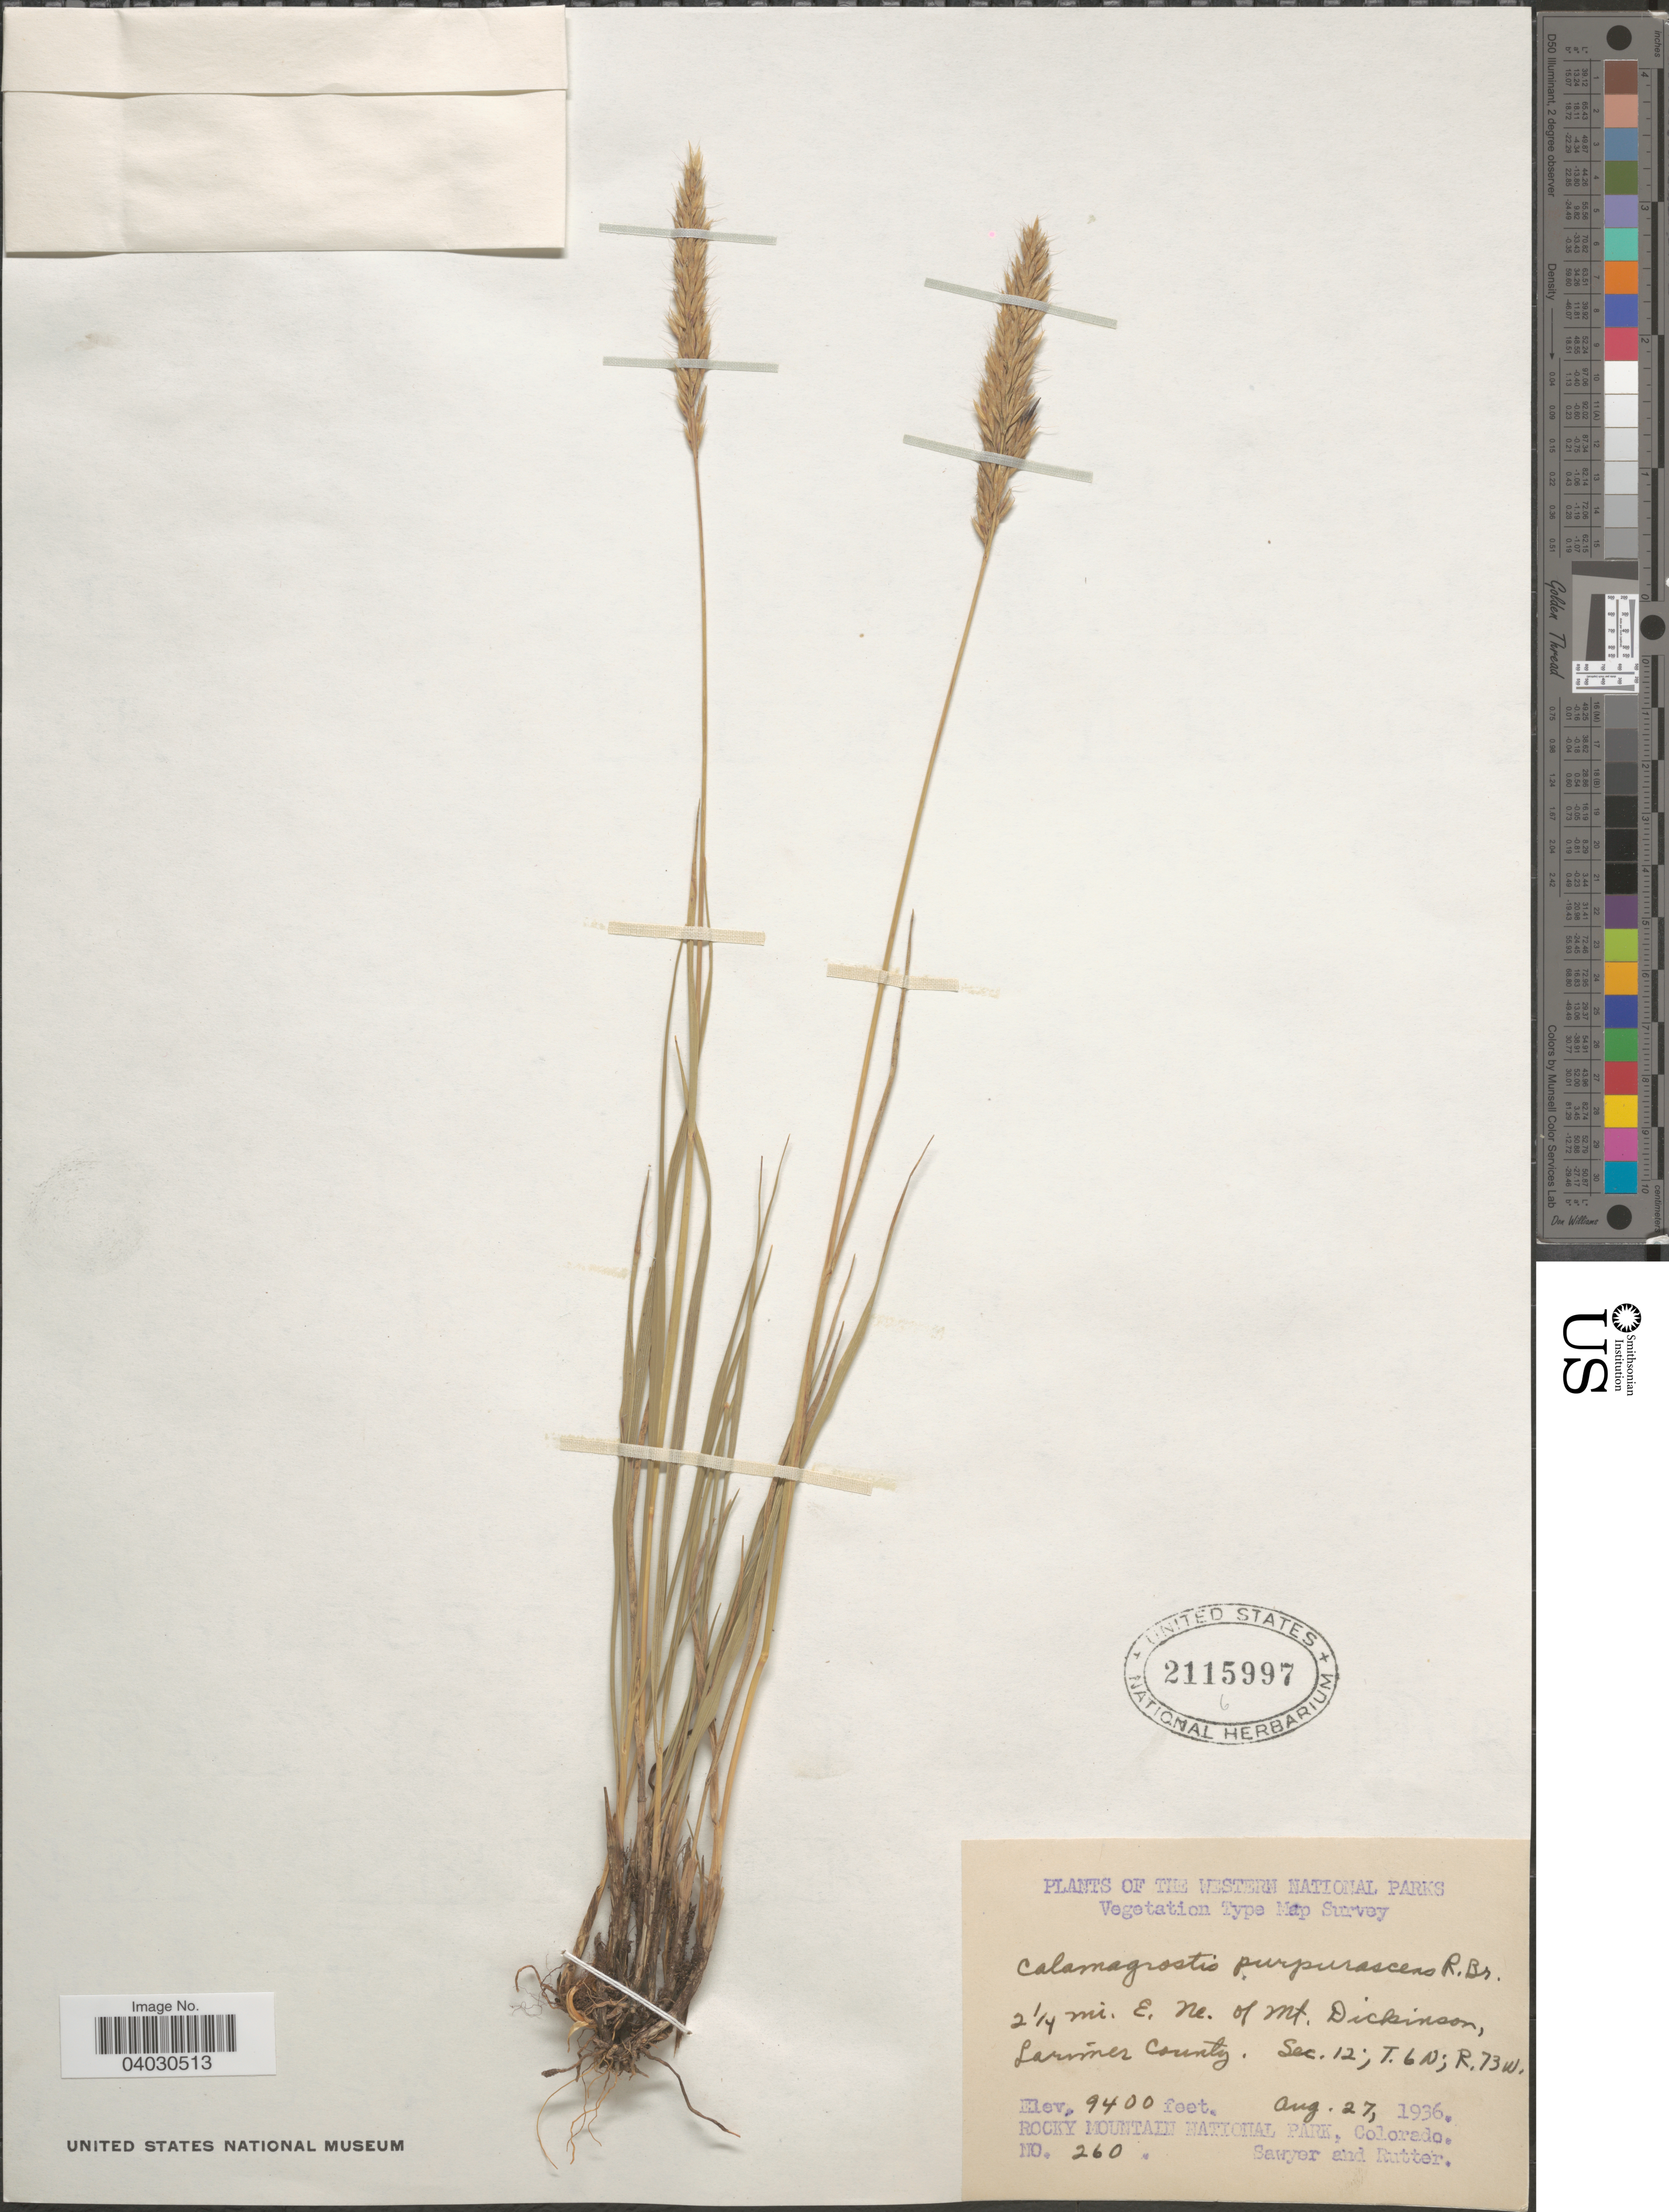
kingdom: Plantae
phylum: Tracheophyta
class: Liliopsida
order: Poales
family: Poaceae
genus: Calamagrostis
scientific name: Calamagrostis purpurascens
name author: R. Br.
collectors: Sawyer & Rutter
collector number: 260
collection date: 1936-08-27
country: United States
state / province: Colorado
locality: Western National Parks. Vegetation Type Map Survey. 2¼ mi. E. Ne. of Mt. Dickinson, Larimer County. Sec. 12; T.6N; R.73W. Rocky Mountain National Park.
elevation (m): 2865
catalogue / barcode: US 2115997